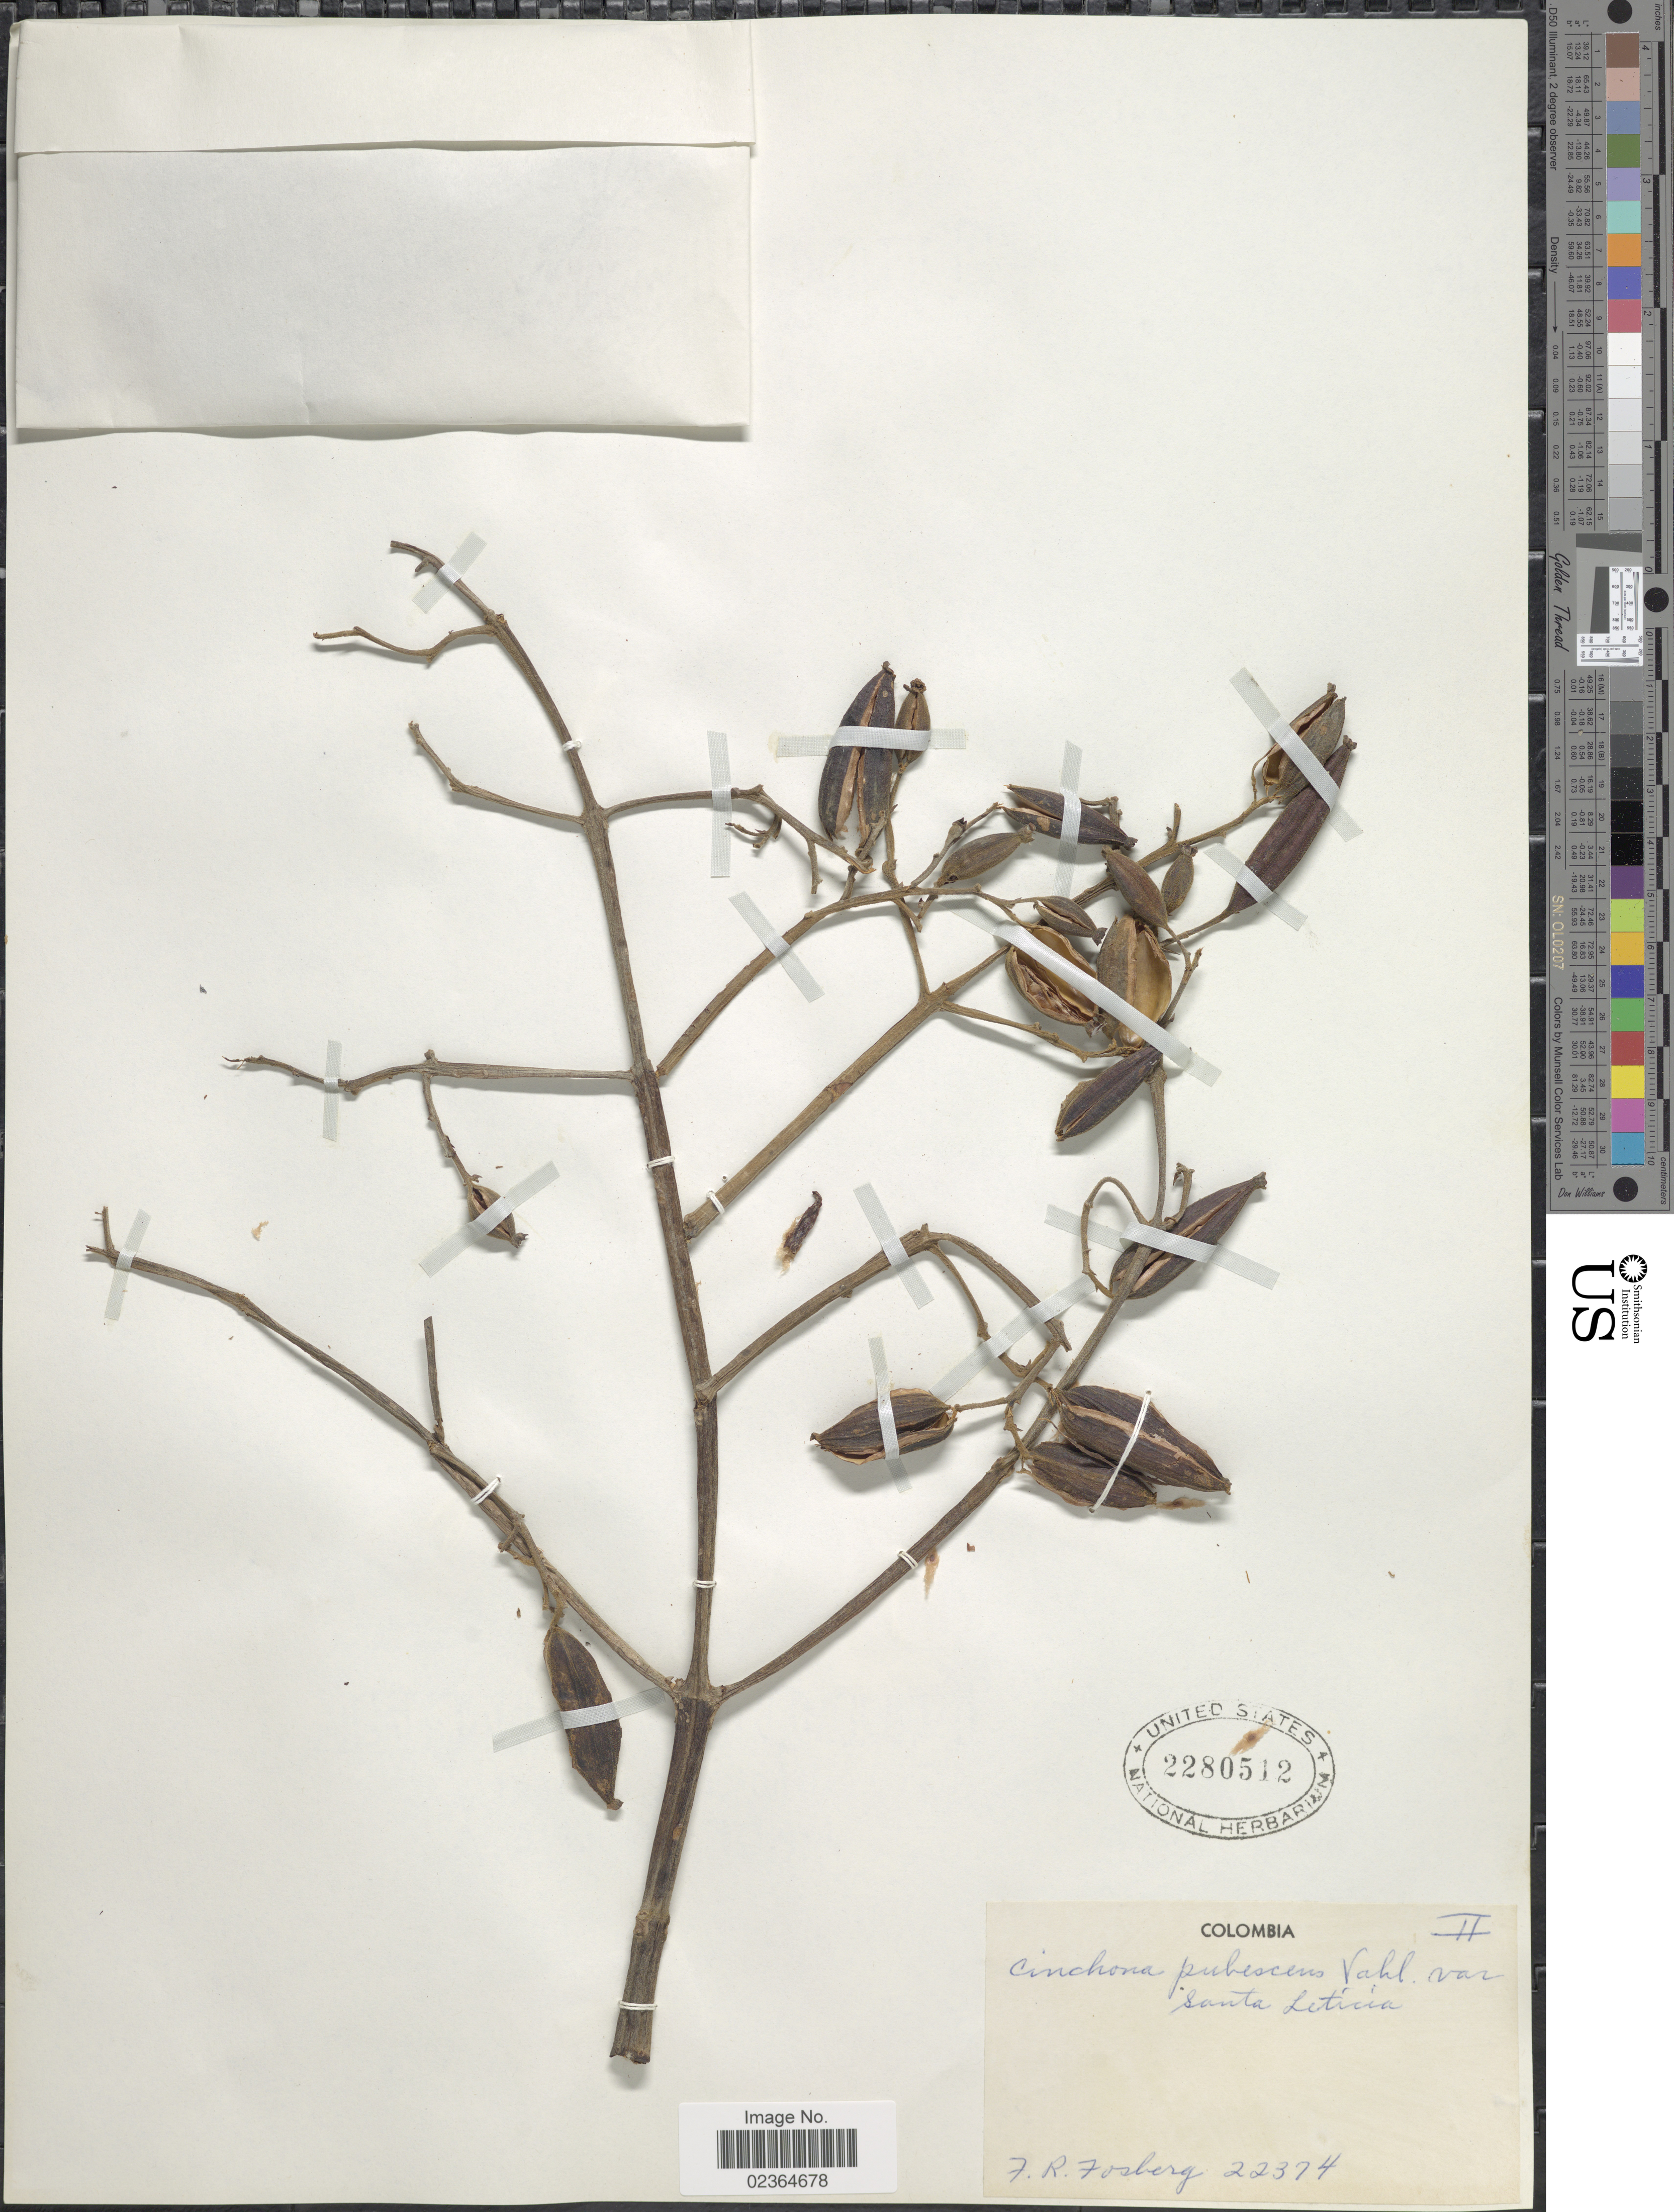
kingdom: Plantae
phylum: Tracheophyta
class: Magnoliopsida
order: Gentianales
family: Rubiaceae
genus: Cinchona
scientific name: Cinchona pubescens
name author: Vahl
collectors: F. R. Fosberg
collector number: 22374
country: Colombia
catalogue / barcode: US 2280512